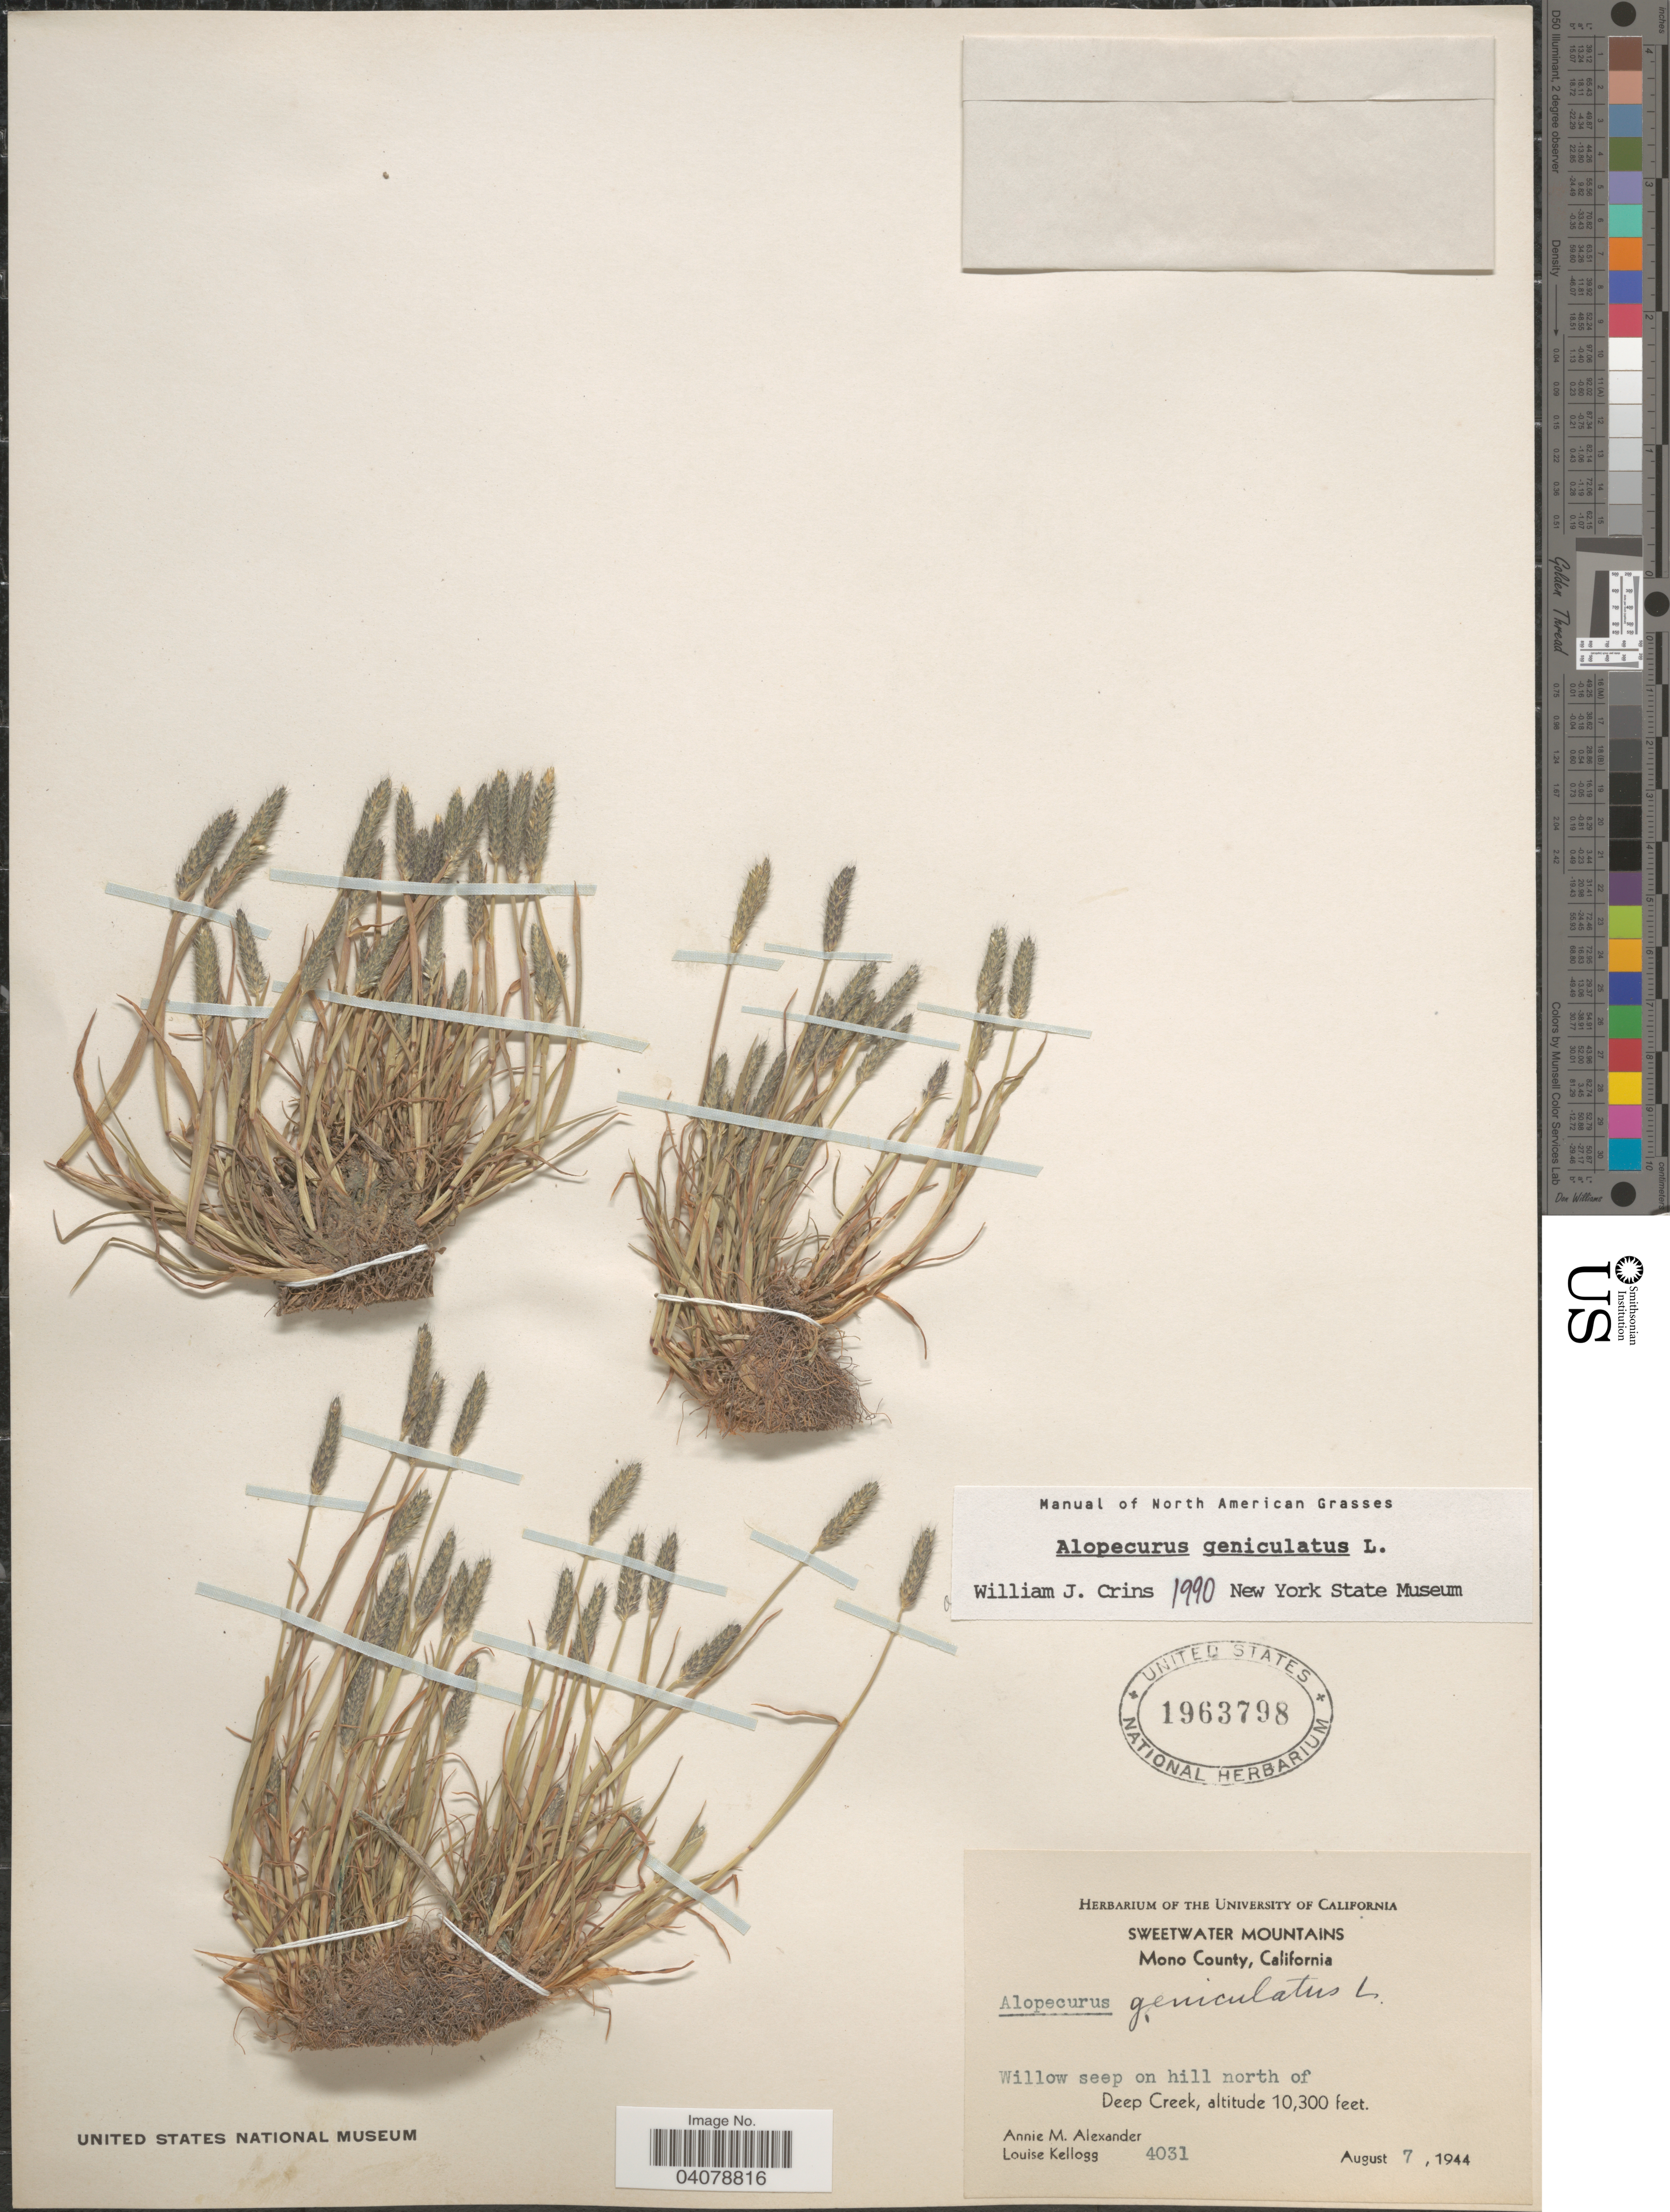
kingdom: Plantae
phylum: Tracheophyta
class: Liliopsida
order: Poales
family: Poaceae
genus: Alopecurus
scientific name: Alopecurus geniculatus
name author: L.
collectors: A. M. Alexander & L. Kellogg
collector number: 4031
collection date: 1944-08-07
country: United States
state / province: California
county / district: Mono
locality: Sweetwater Mountains. Mono County. Willow seep on hill north of Deep Creek.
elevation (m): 3139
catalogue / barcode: US 1963798